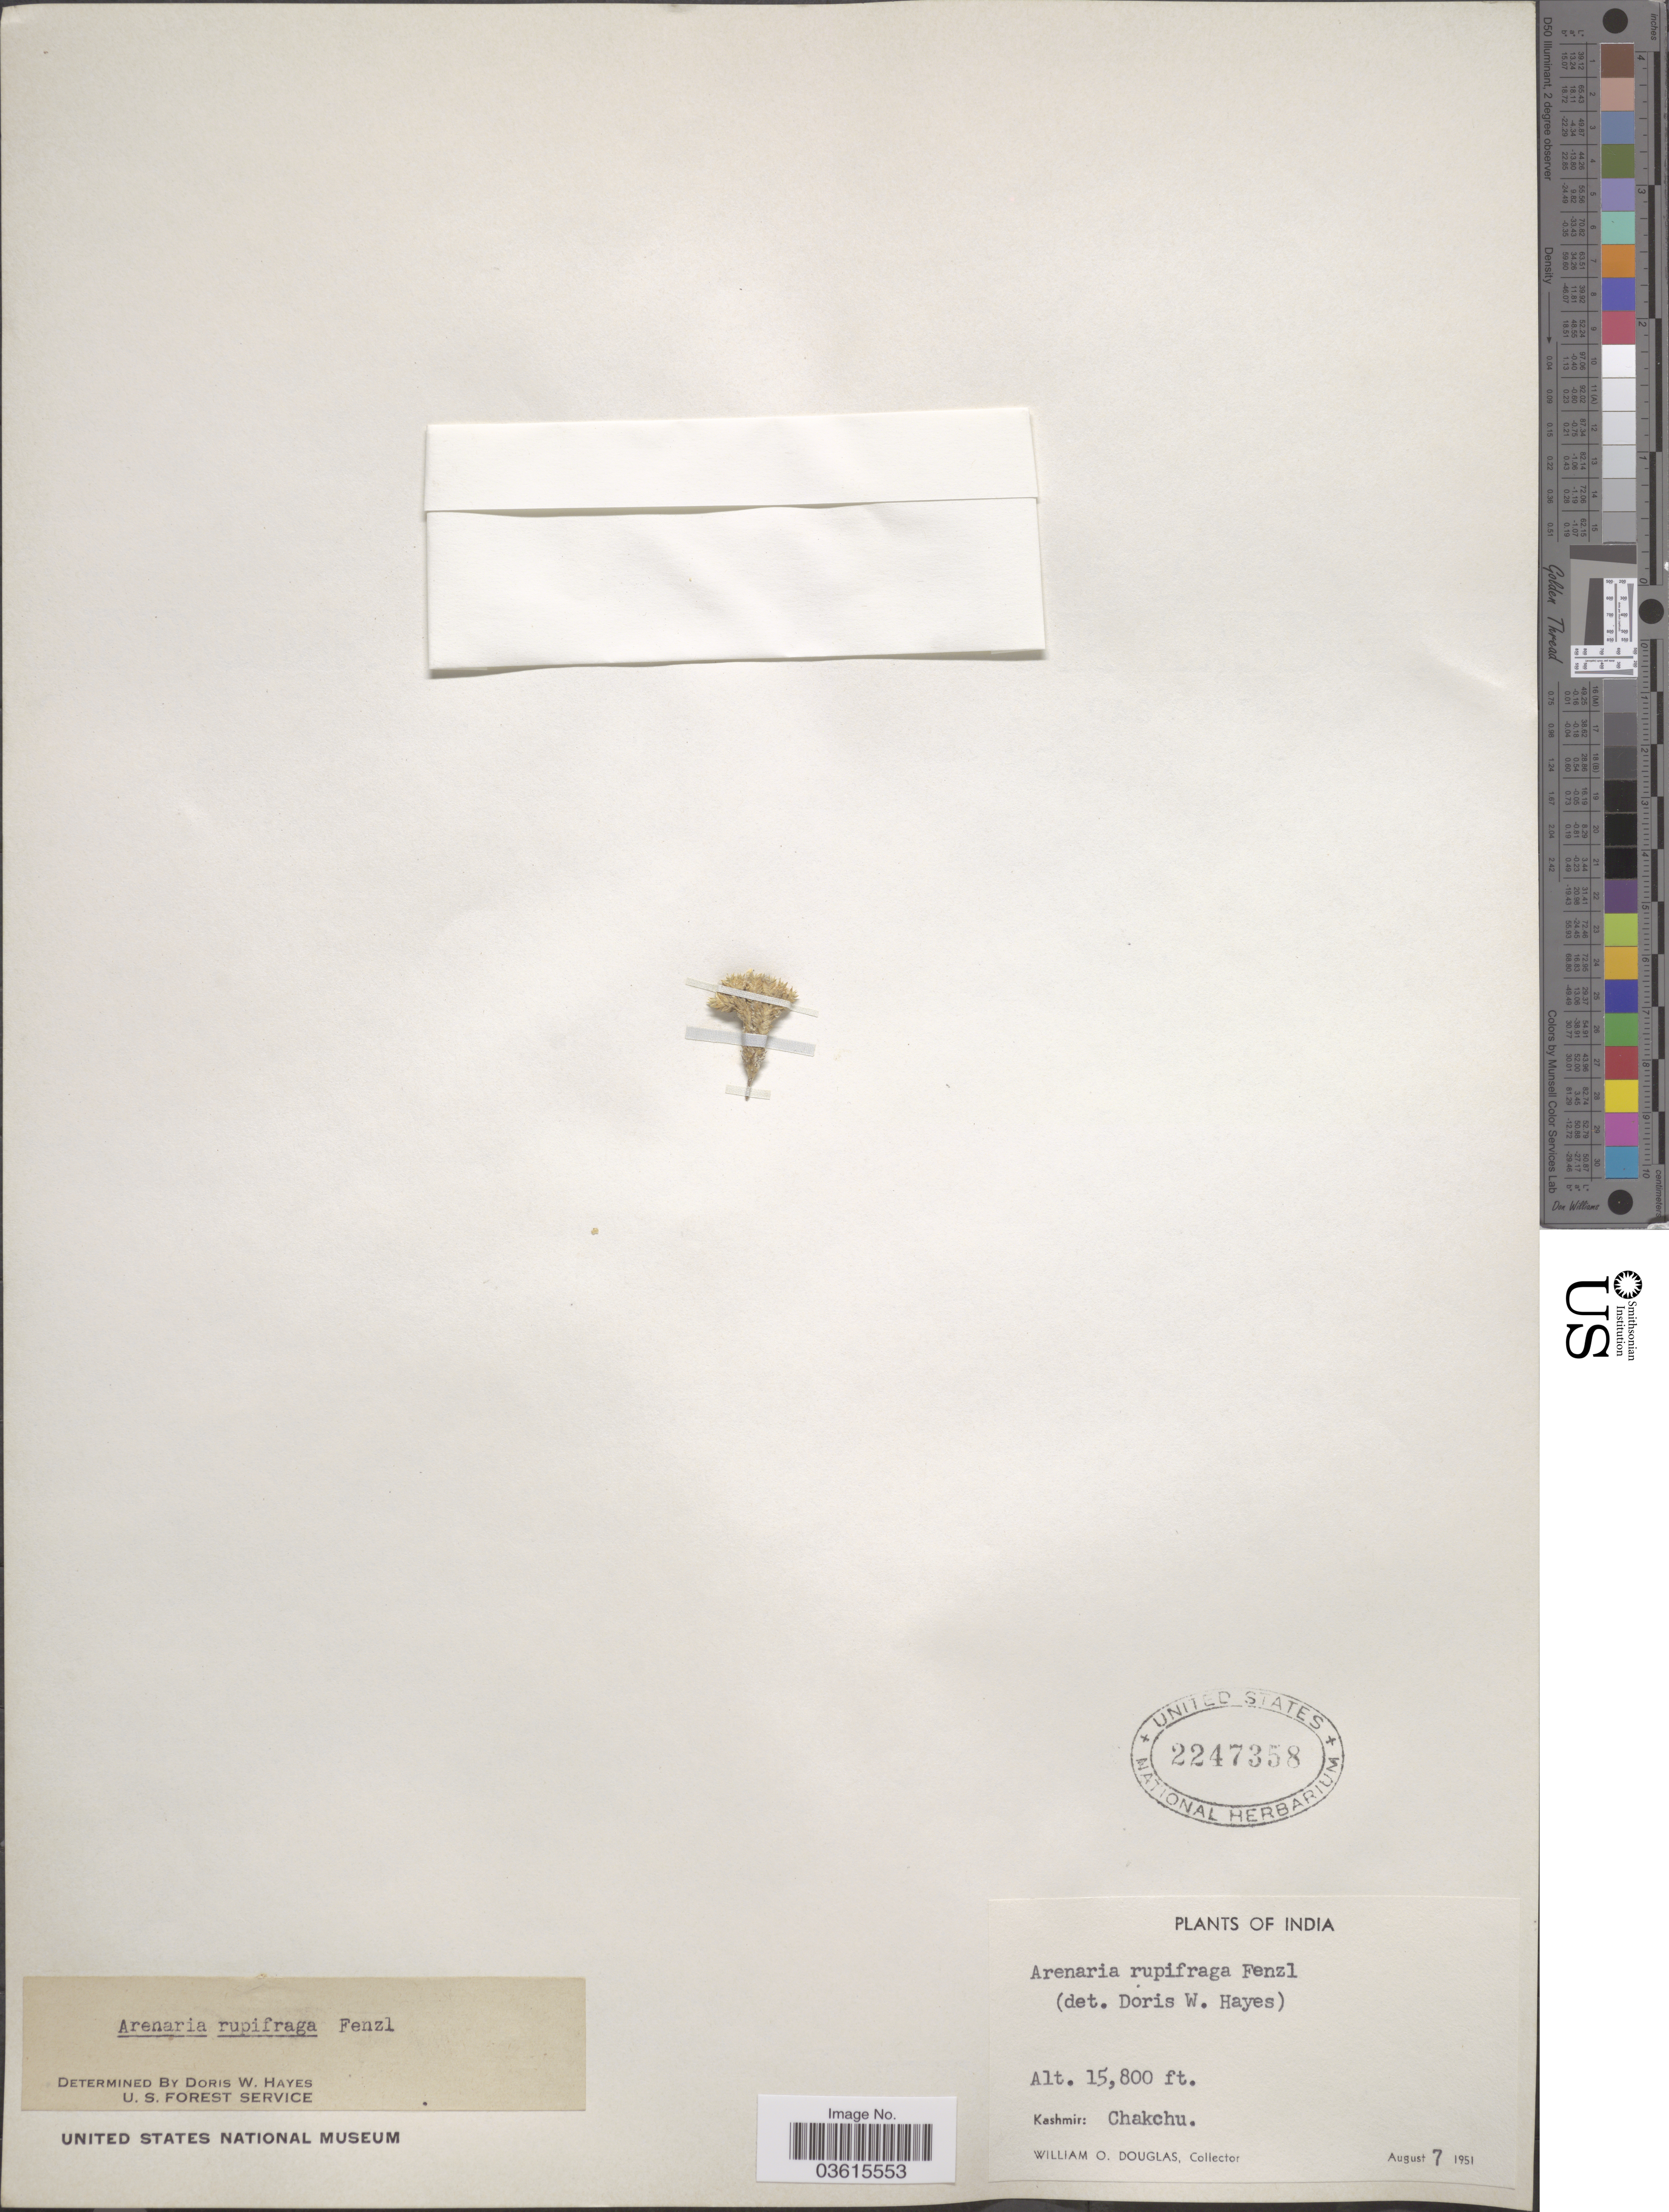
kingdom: Plantae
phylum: Tracheophyta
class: Magnoliopsida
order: Caryophyllales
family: Caryophyllaceae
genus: Arenaria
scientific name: Arenaria rupifraga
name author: (Kar. & Kir.) Fenzl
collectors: W. Douglas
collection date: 1951-08-07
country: India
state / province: Jammu and Kashmir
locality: Kashmir: Chakchu.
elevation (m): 4816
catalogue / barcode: US 2247358